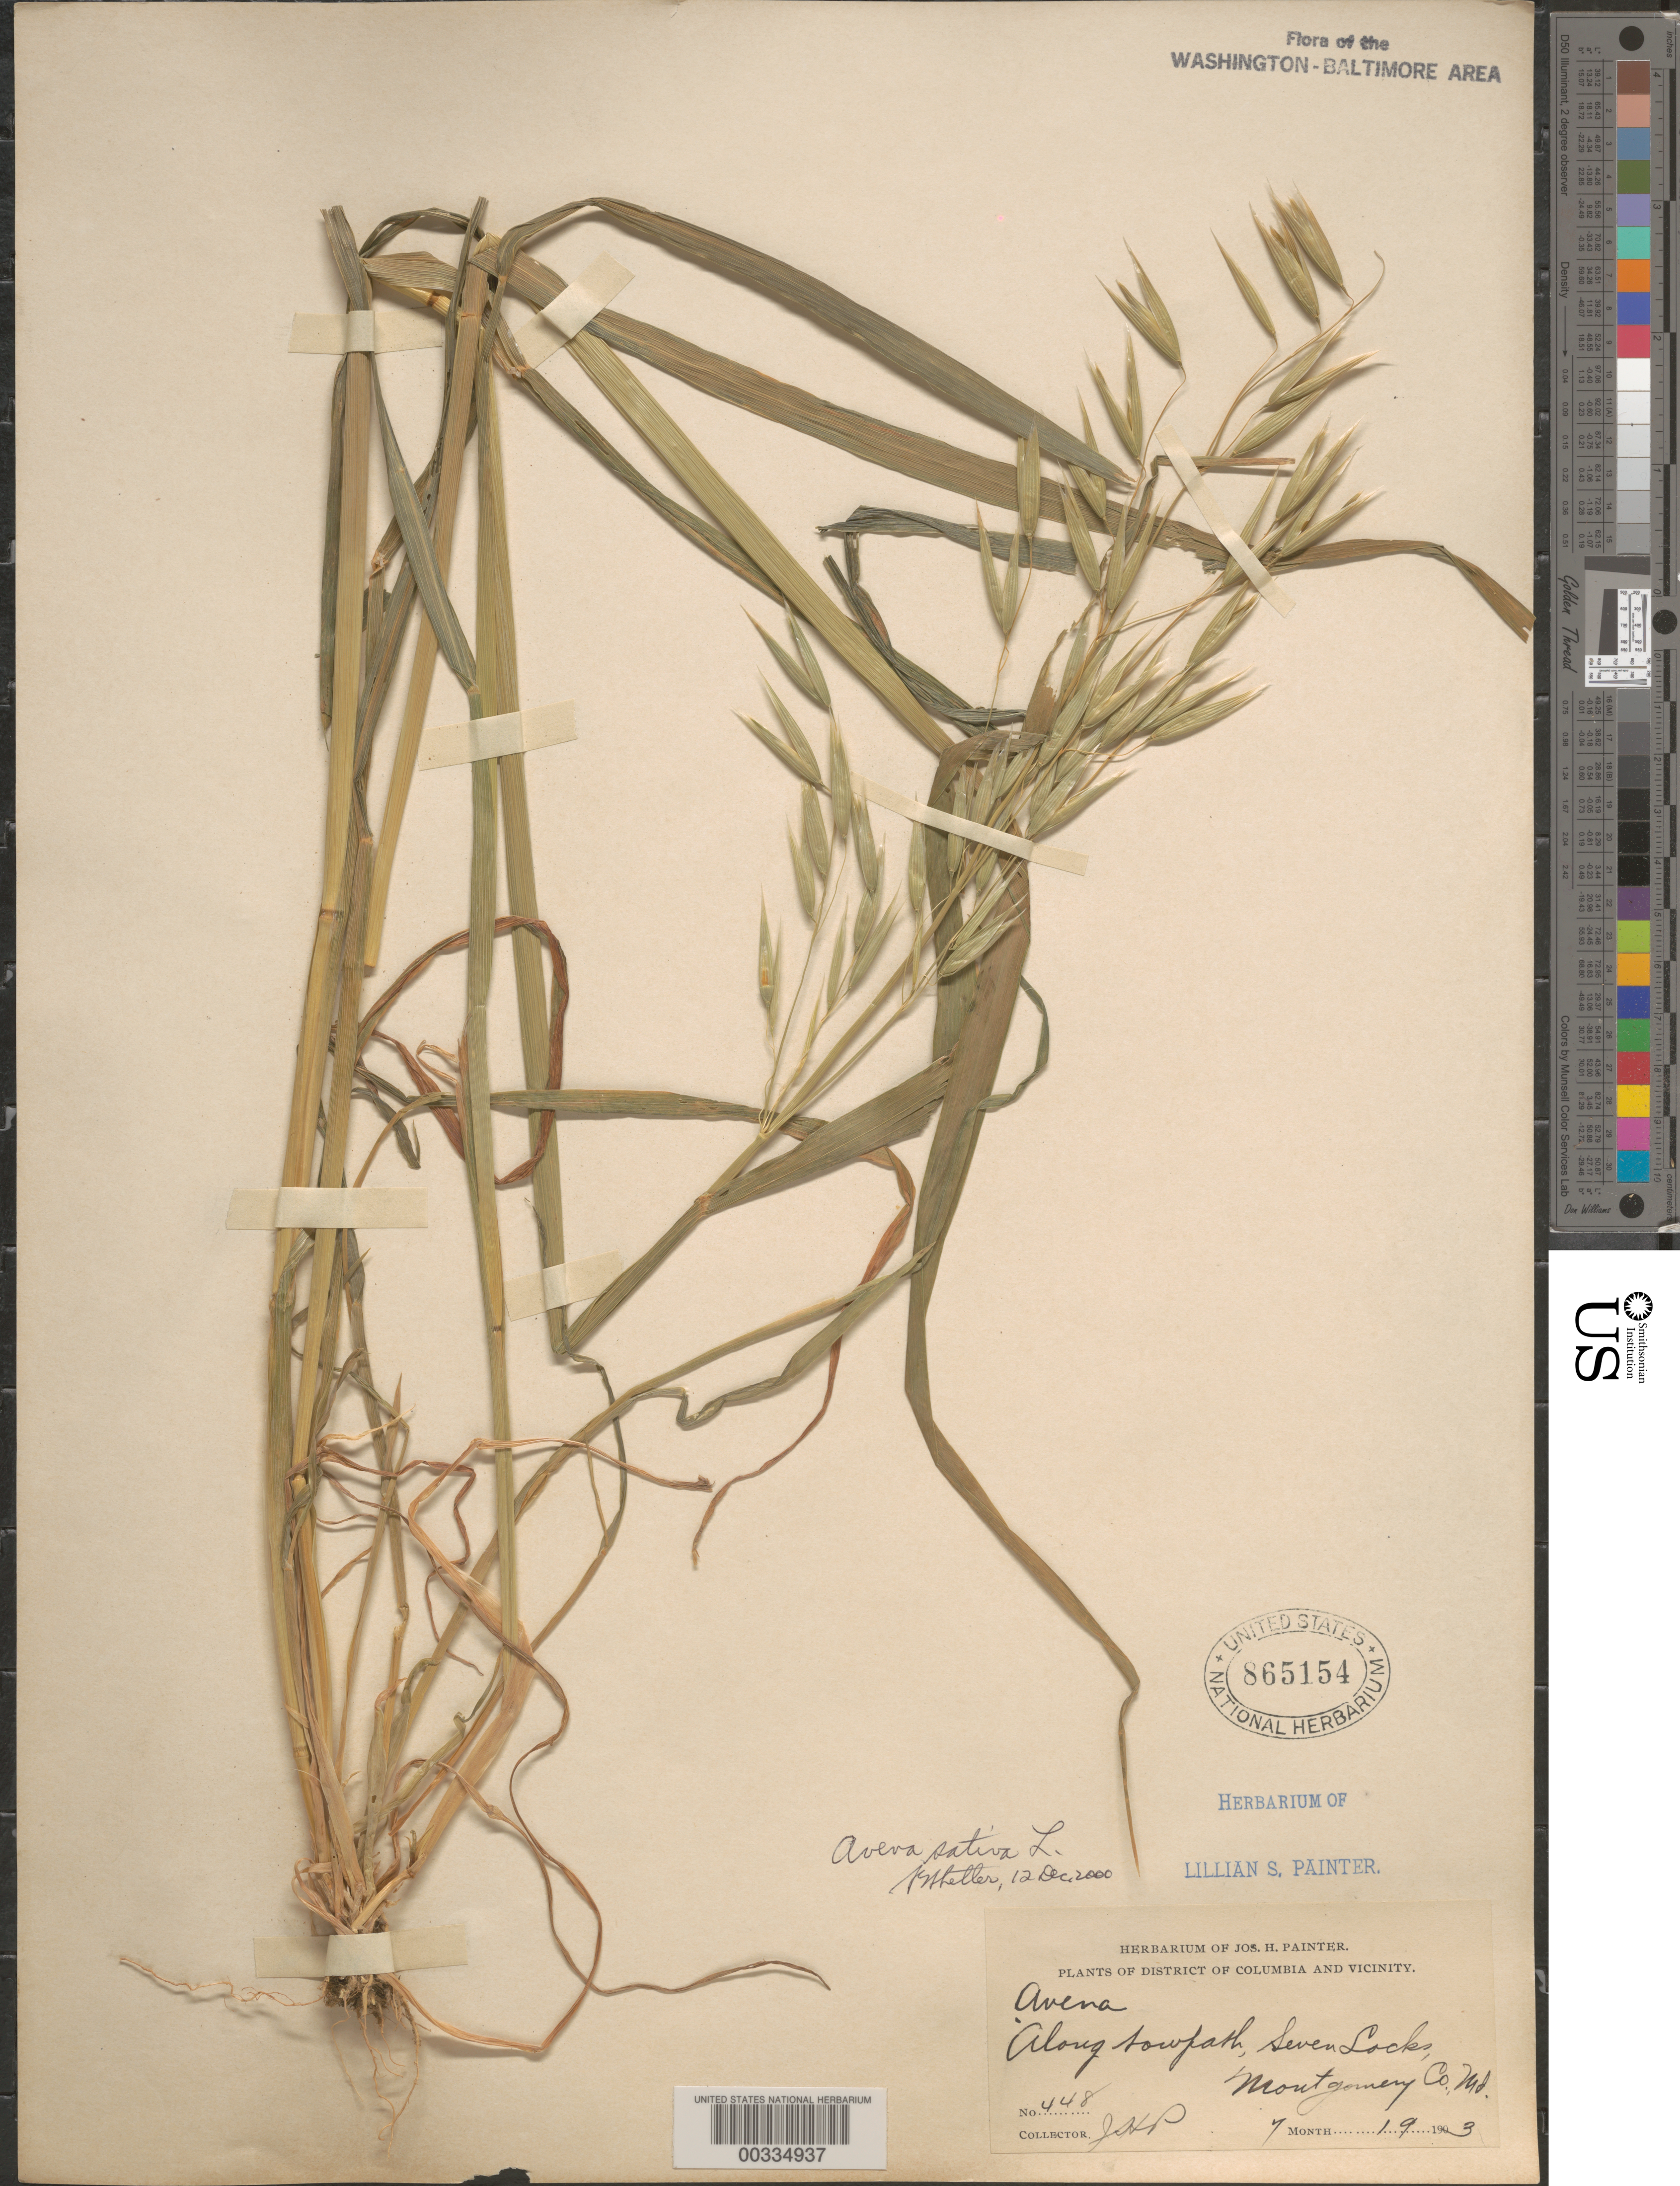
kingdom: Plantae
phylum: Tracheophyta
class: Liliopsida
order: Poales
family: Poaceae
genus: Avena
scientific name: Avena sativa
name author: L.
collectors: J. H. Painter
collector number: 448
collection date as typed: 19 Jul 1903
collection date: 1903-07-19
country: United States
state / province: Maryland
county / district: Montgomery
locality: Seven Locks: along Towpath C. & O. Canal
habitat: Along towpath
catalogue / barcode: US 865154